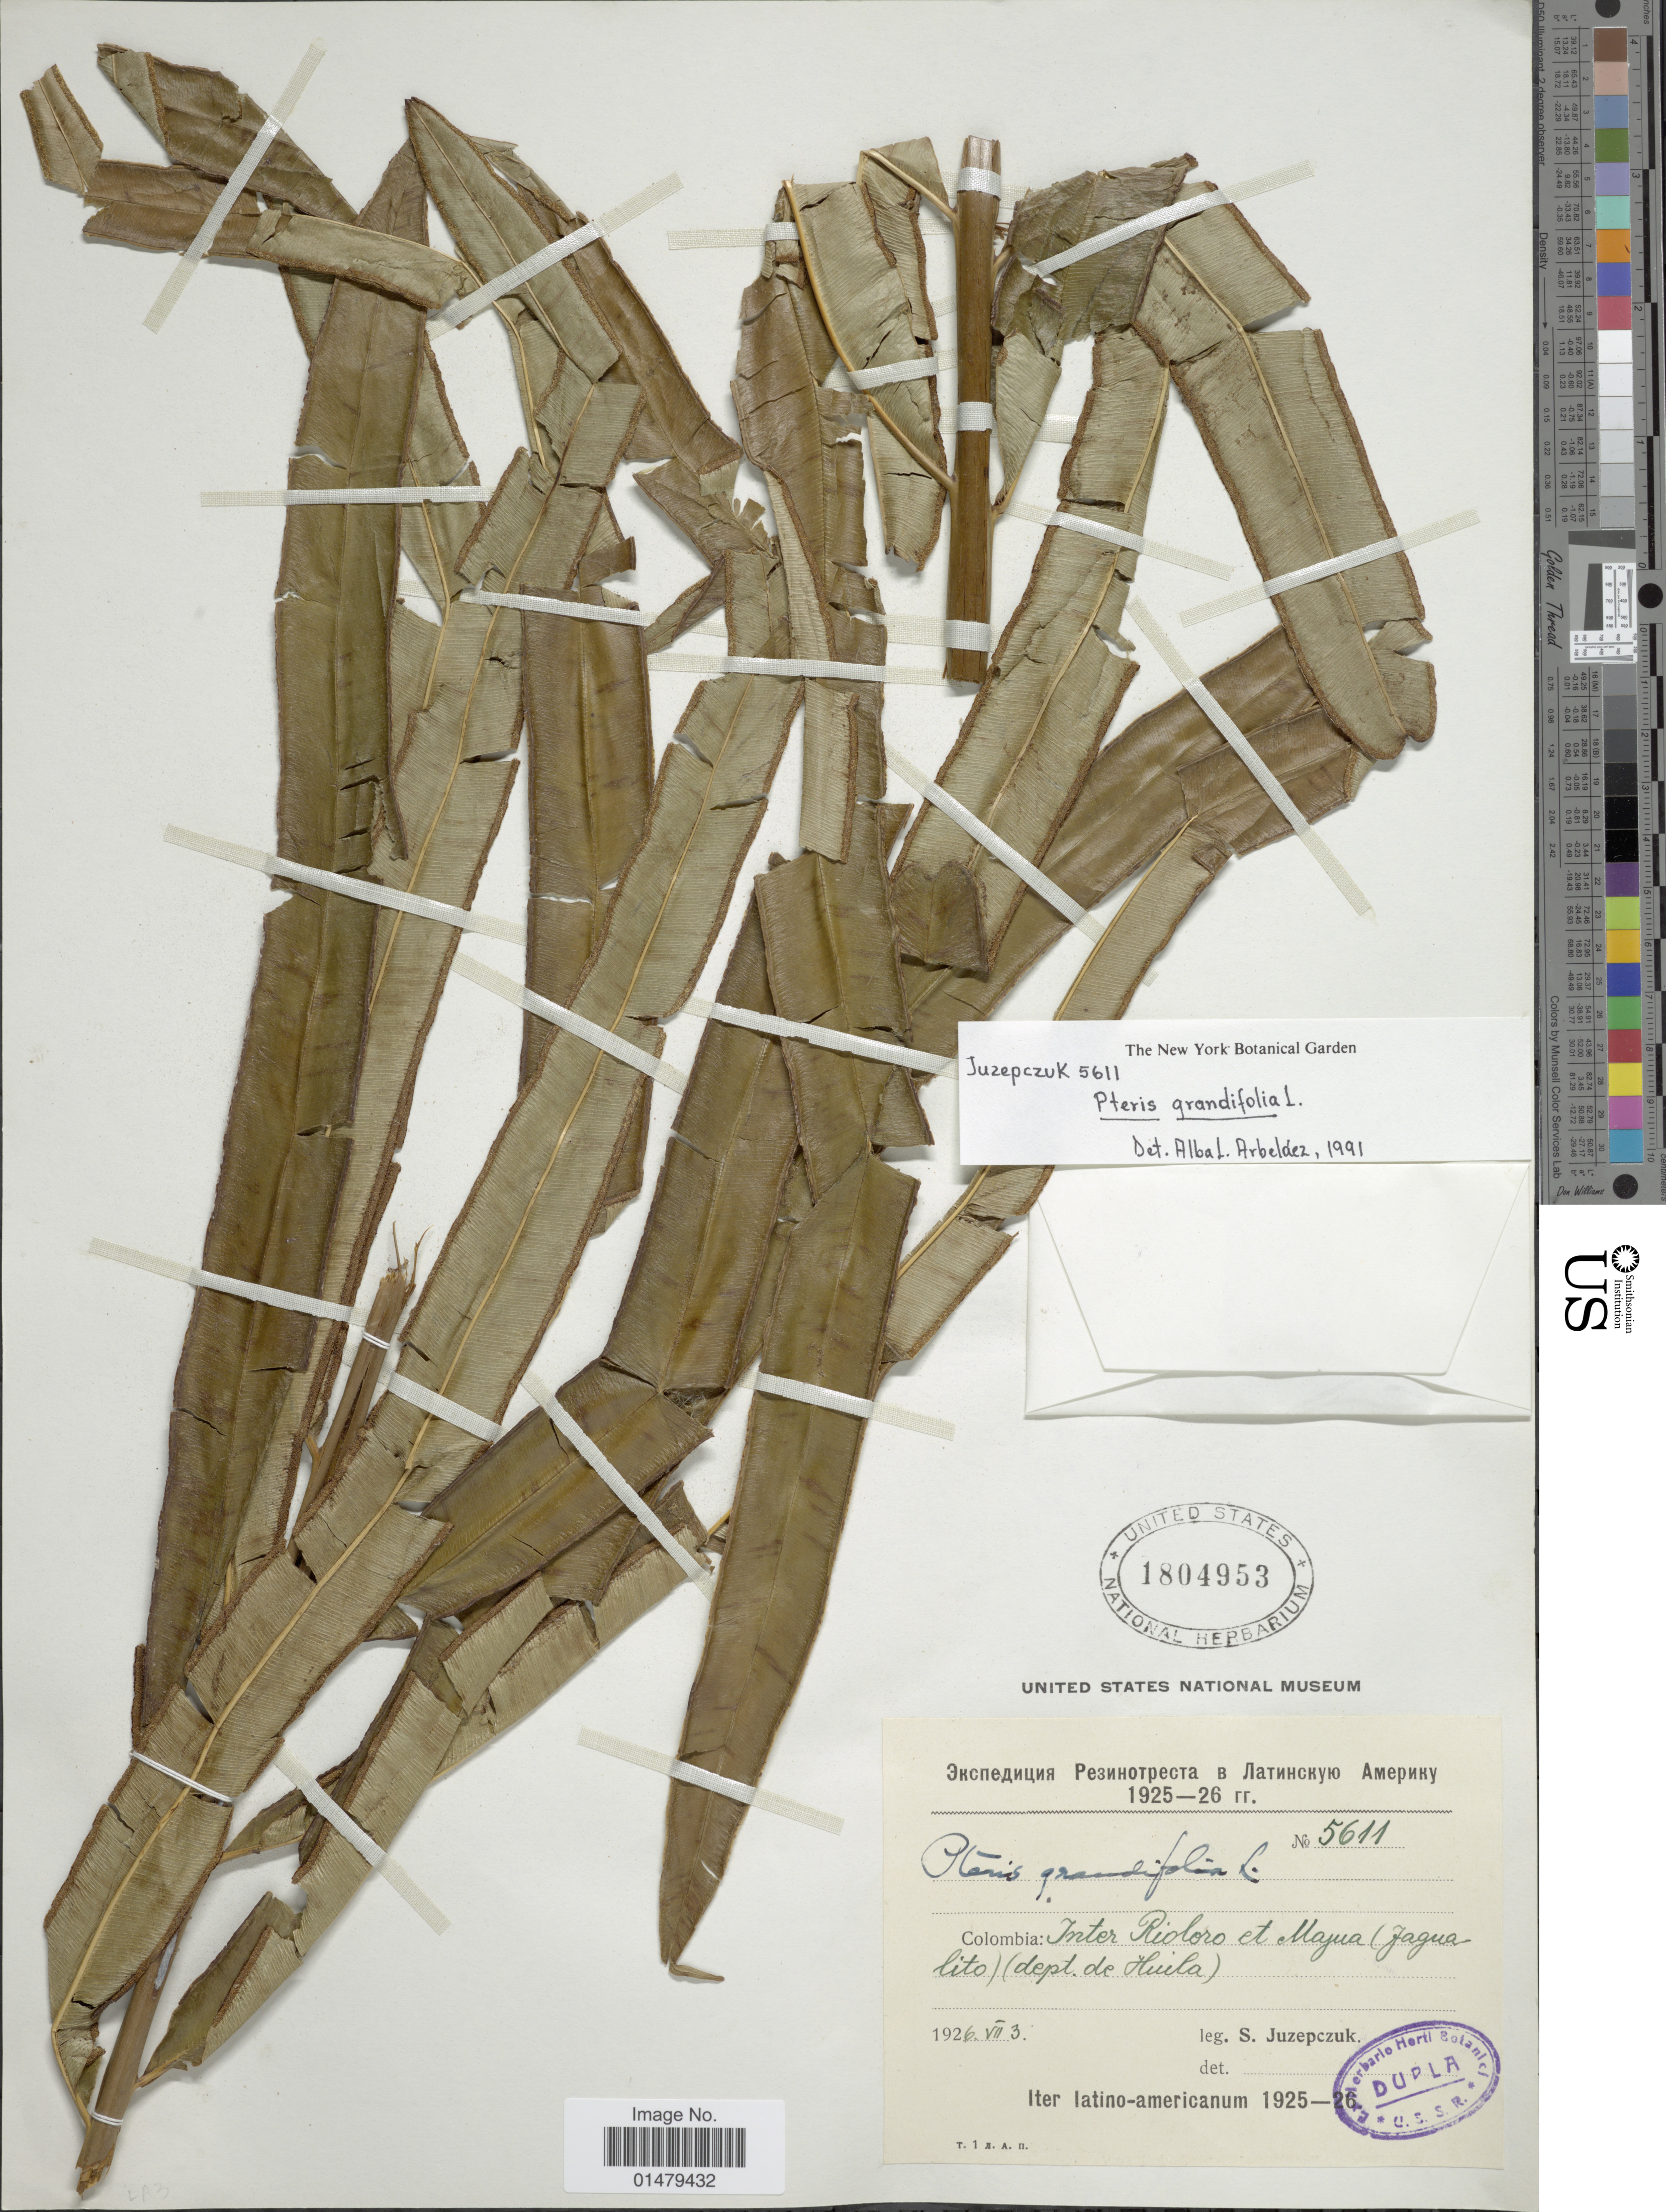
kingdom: Plantae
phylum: Tracheophyta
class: Polypodiopsida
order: Polypodiales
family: Pteridaceae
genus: Pteris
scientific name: Pteris grandifolia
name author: L.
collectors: S. V. Juzepczuk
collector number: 5611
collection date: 1926-07-03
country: Colombia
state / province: Huila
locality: Inter Rioloro et Majua (Jagualito) (dept. de Huila).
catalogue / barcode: US 1804953